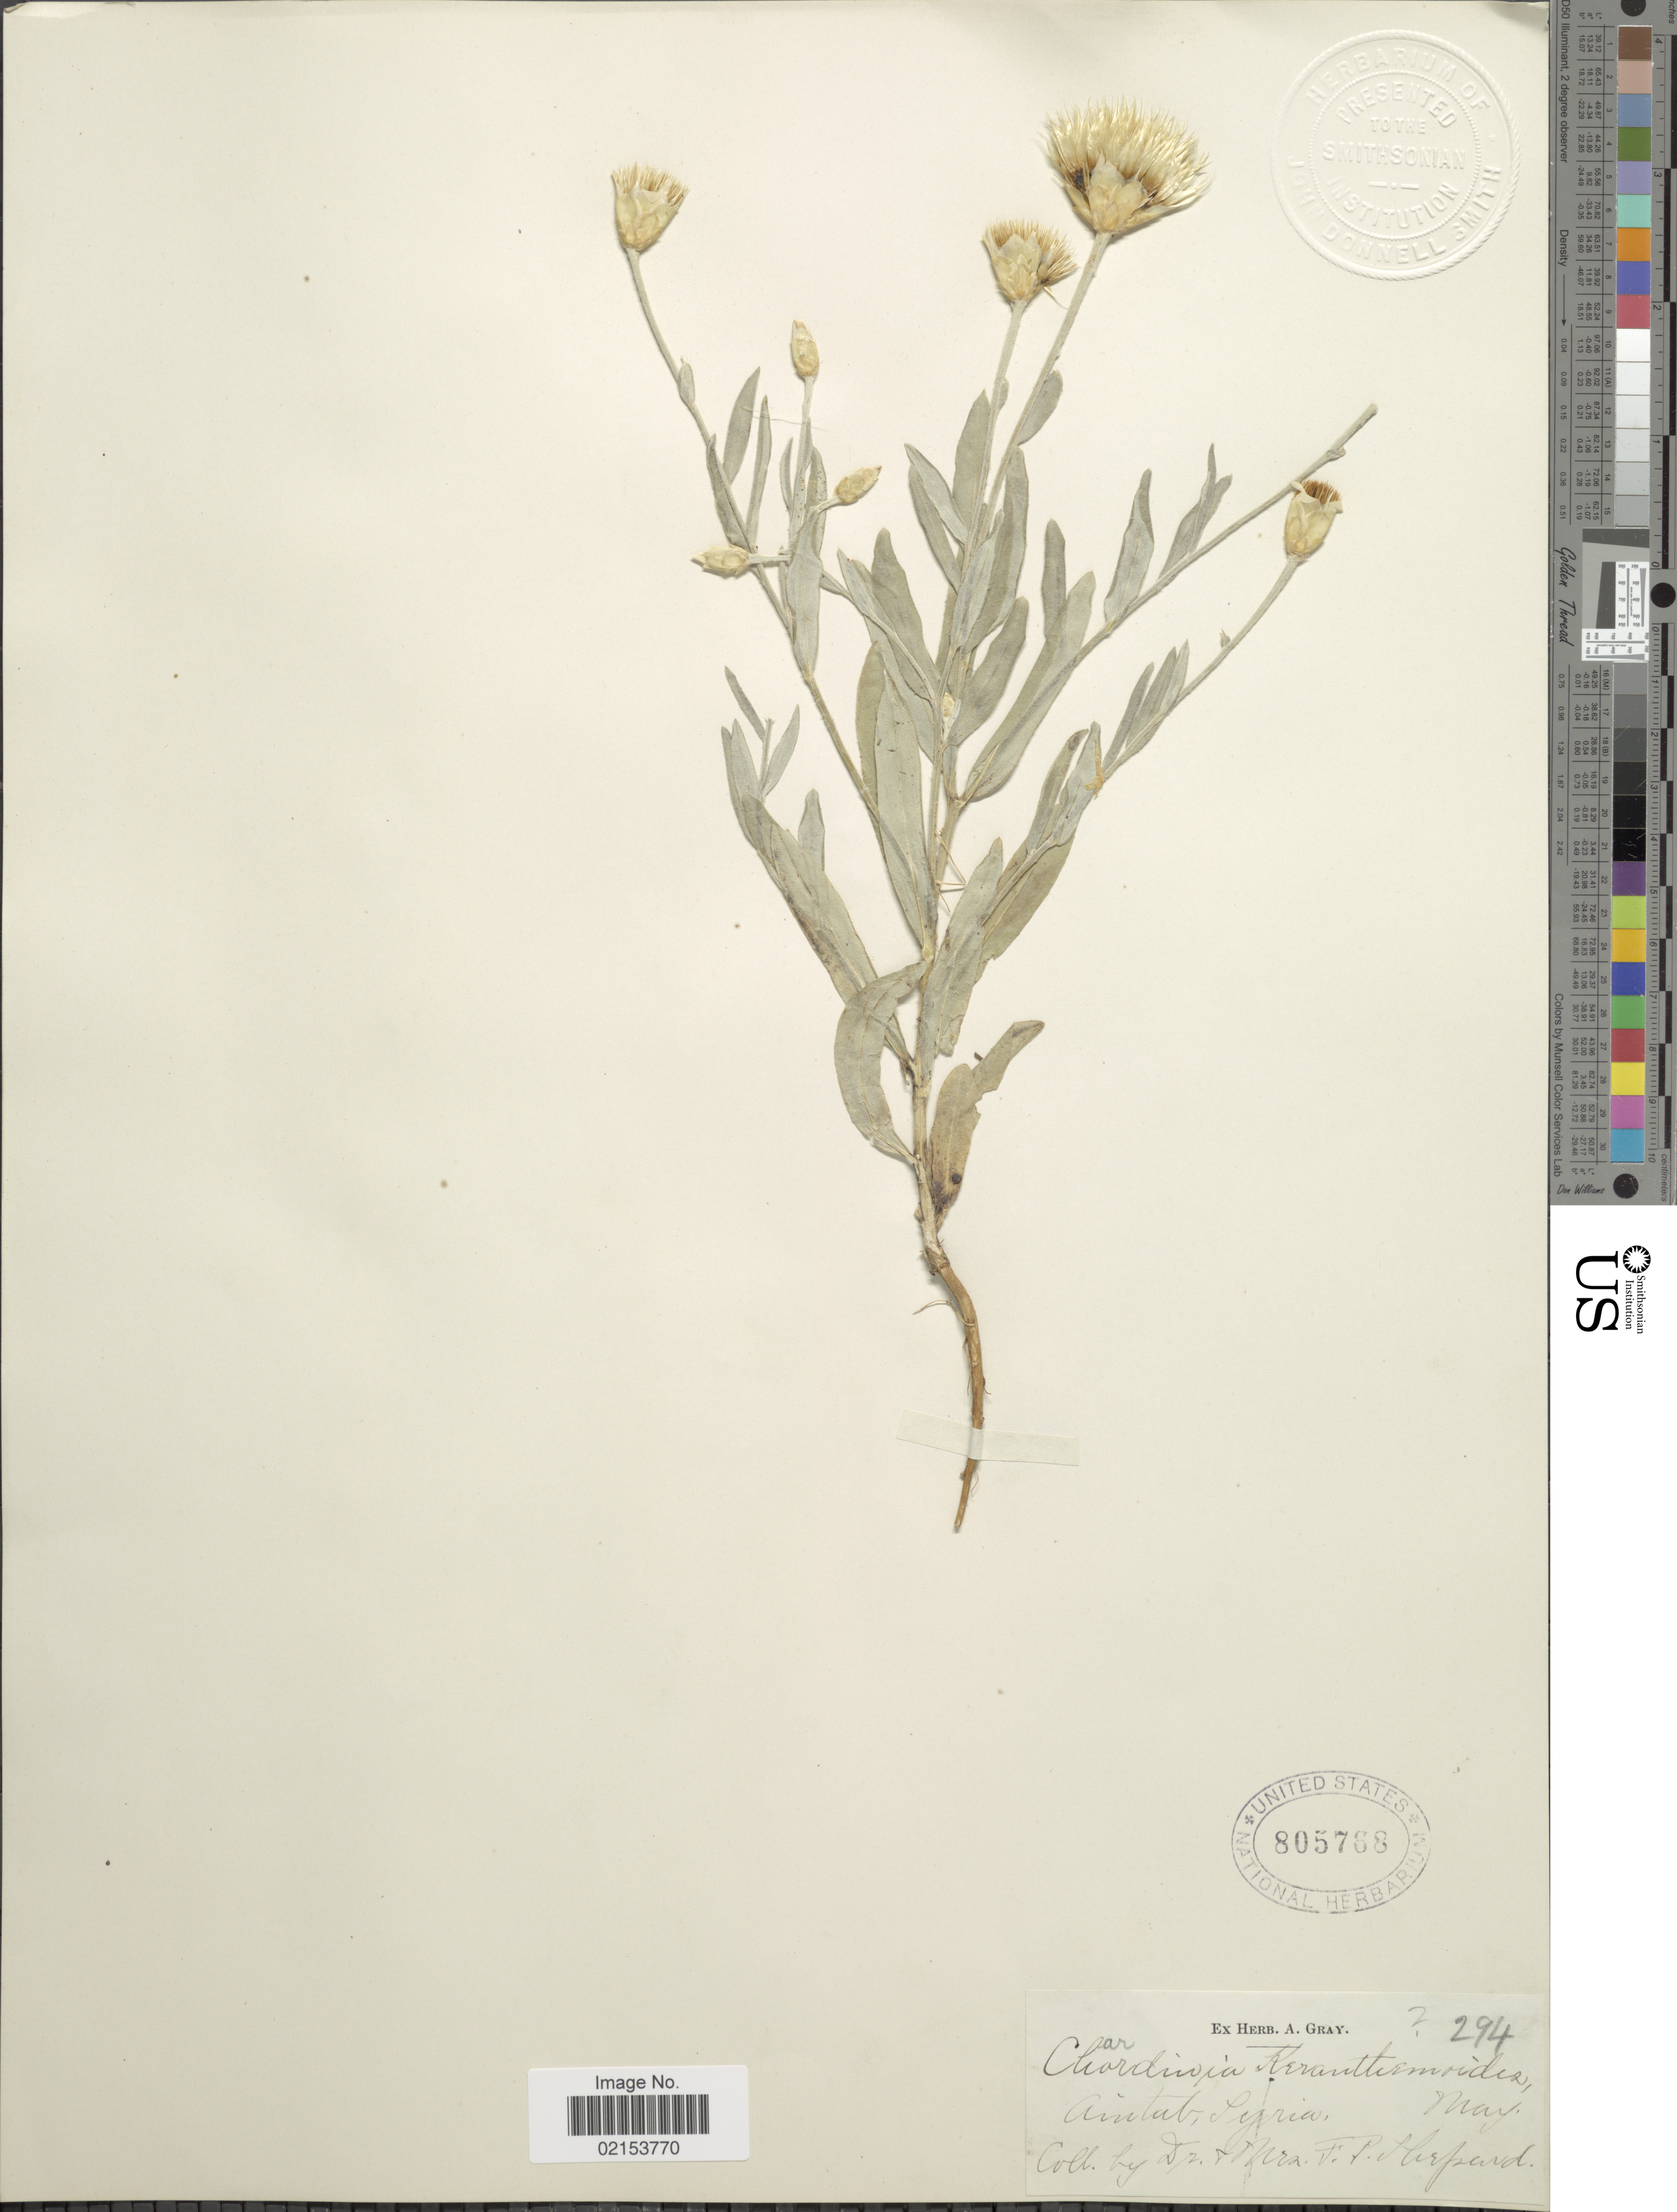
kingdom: Plantae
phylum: Tracheophyta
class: Magnoliopsida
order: Asterales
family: Asteraceae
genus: Chardinia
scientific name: Chardinia orientalis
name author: (L.) Kuntze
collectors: F. P. Shepard & Mrs. Shepard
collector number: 294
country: Syria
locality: Aintab [interpreted]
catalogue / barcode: US 805768